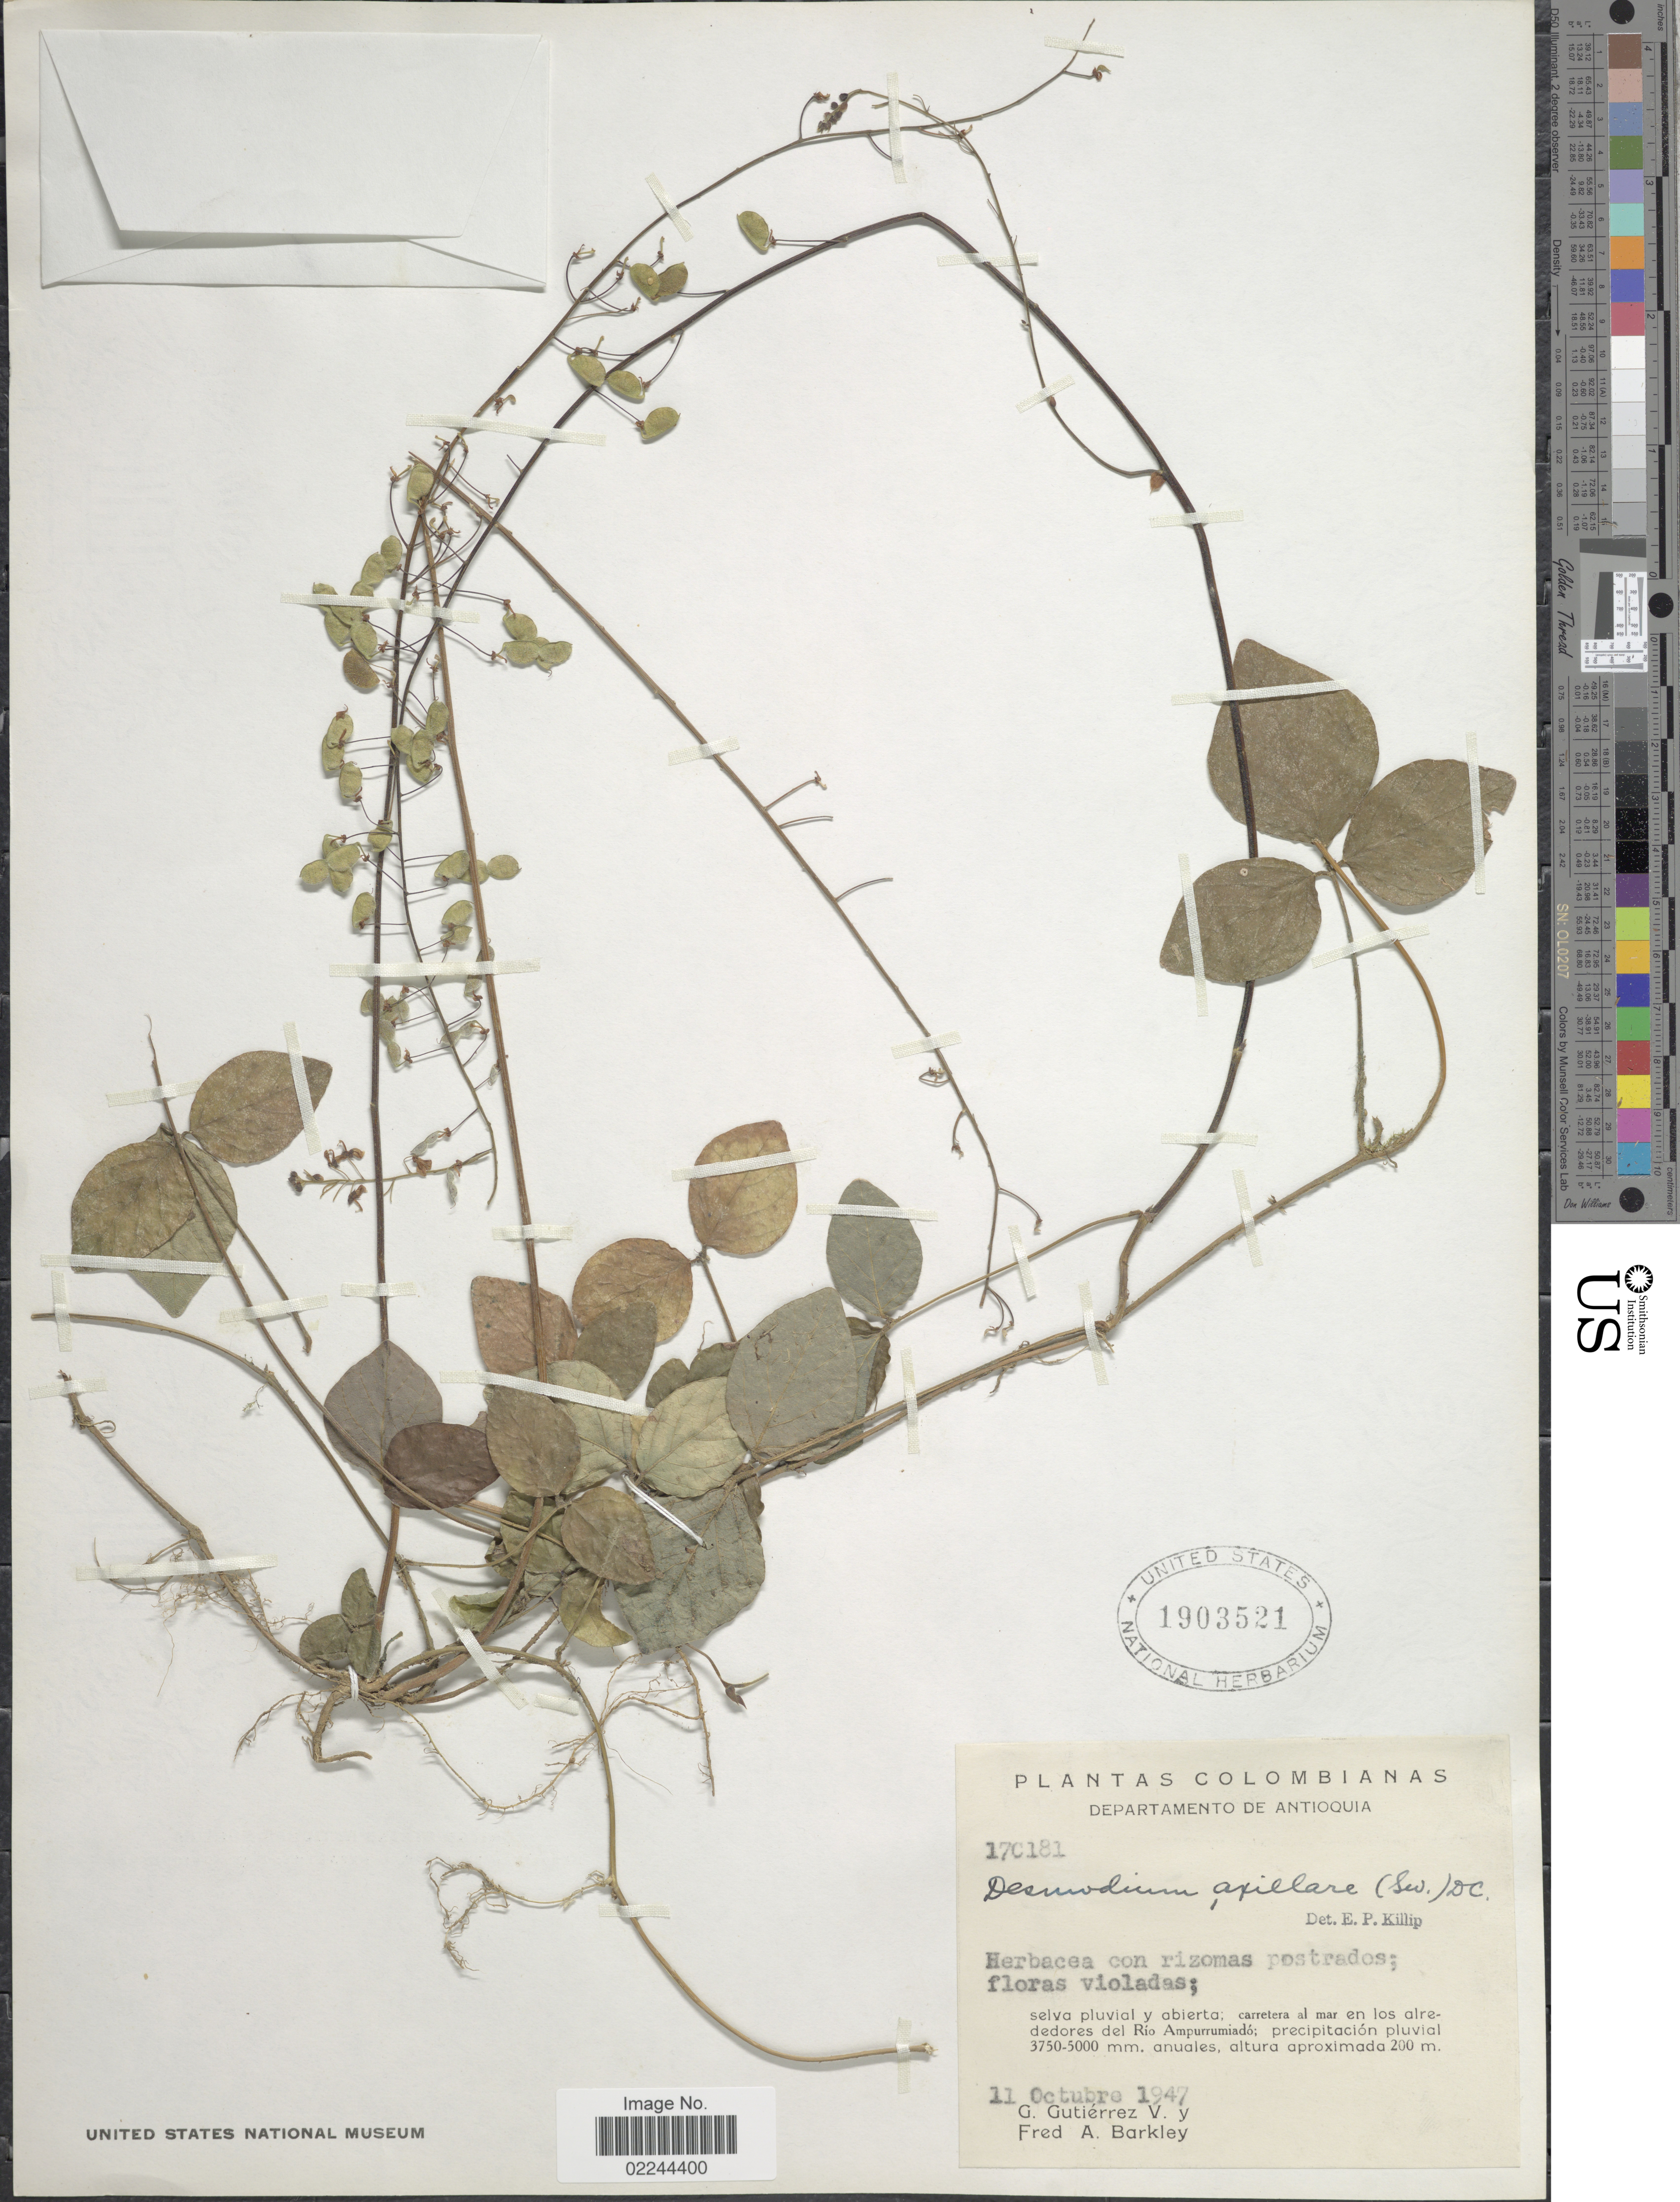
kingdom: Plantae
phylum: Tracheophyta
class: Magnoliopsida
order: Fabales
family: Fabaceae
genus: Desmodium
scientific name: Desmodium axillare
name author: (Sw.) DC.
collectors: G. Gutiérrez V. & F. A. Barkley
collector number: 17C181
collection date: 1947-10-11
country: Colombia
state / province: Antioquia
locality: Departamento de Antioquia. Selva pluvial y abierta; carretera al mar en los alrededores del Rio Ampurrumiado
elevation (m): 200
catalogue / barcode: US 1903521